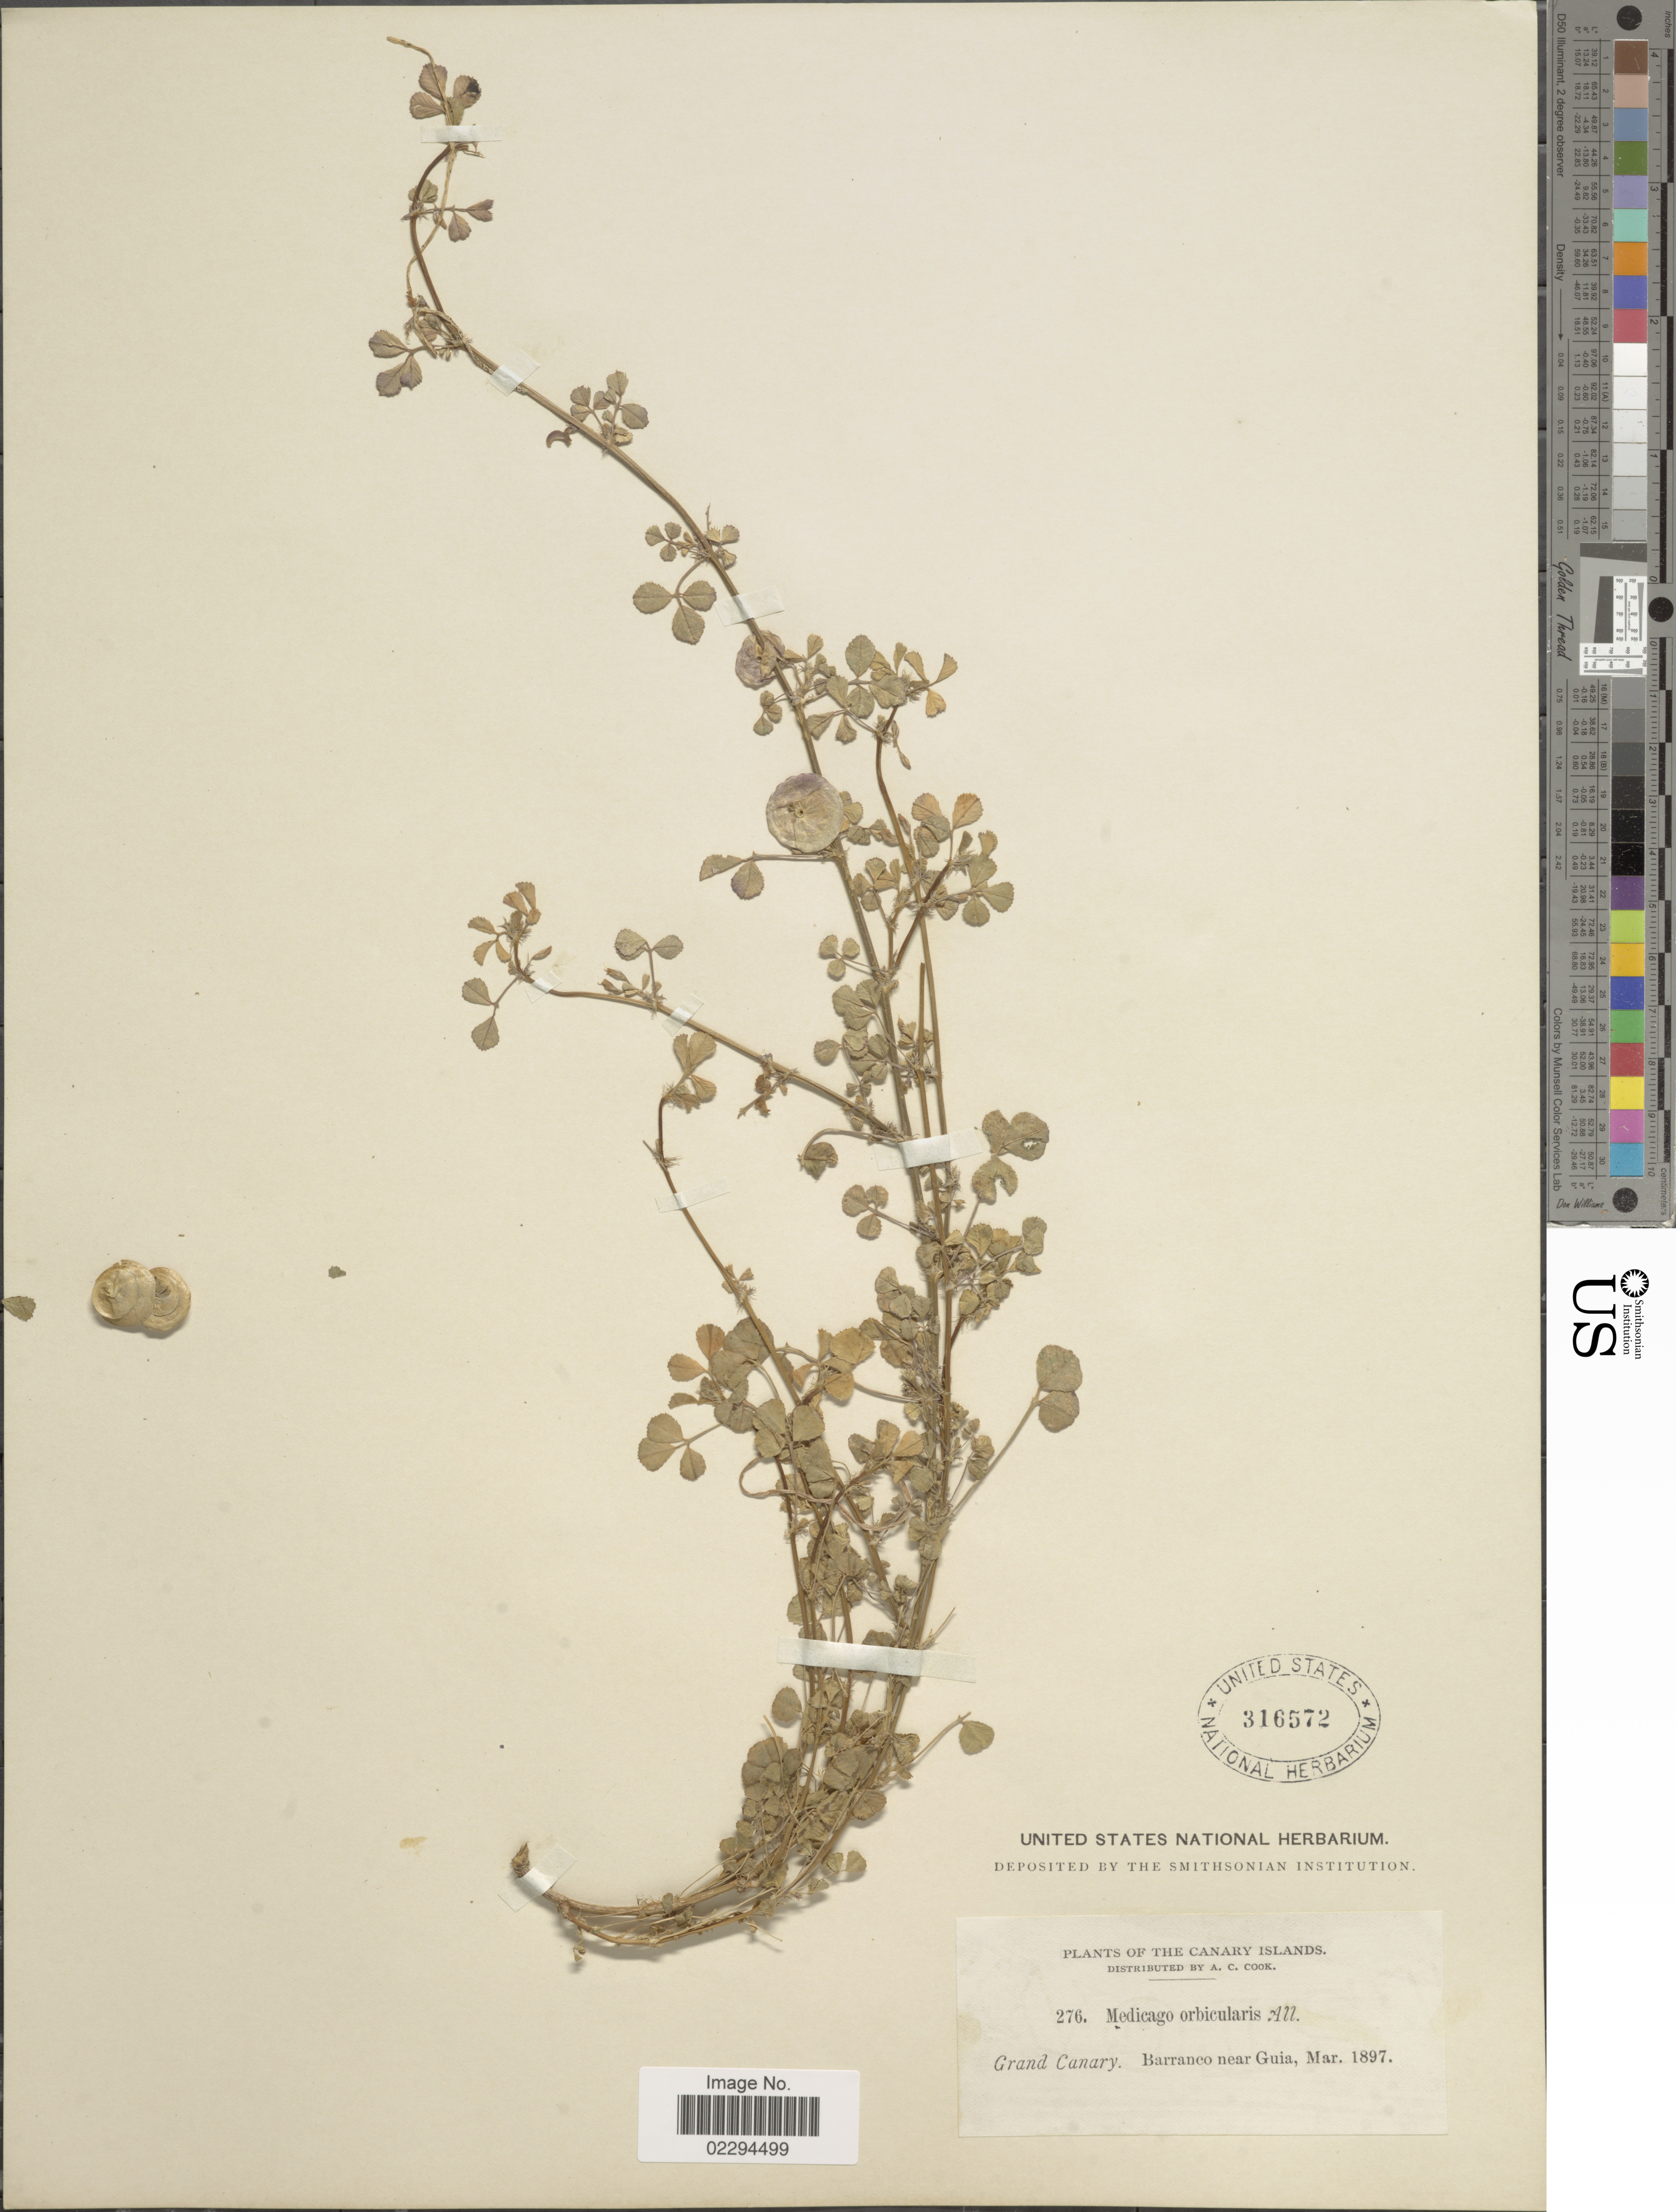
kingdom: Plantae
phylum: Tracheophyta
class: Magnoliopsida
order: Fabales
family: Fabaceae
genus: Medicago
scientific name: Medicago orbicularis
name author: (L.) Bartal.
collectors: Alice C. Cook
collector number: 276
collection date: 1897-03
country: Spain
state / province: Canarias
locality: Canary Islands. Grand Canary. Barranco near Guia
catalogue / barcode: US 316572